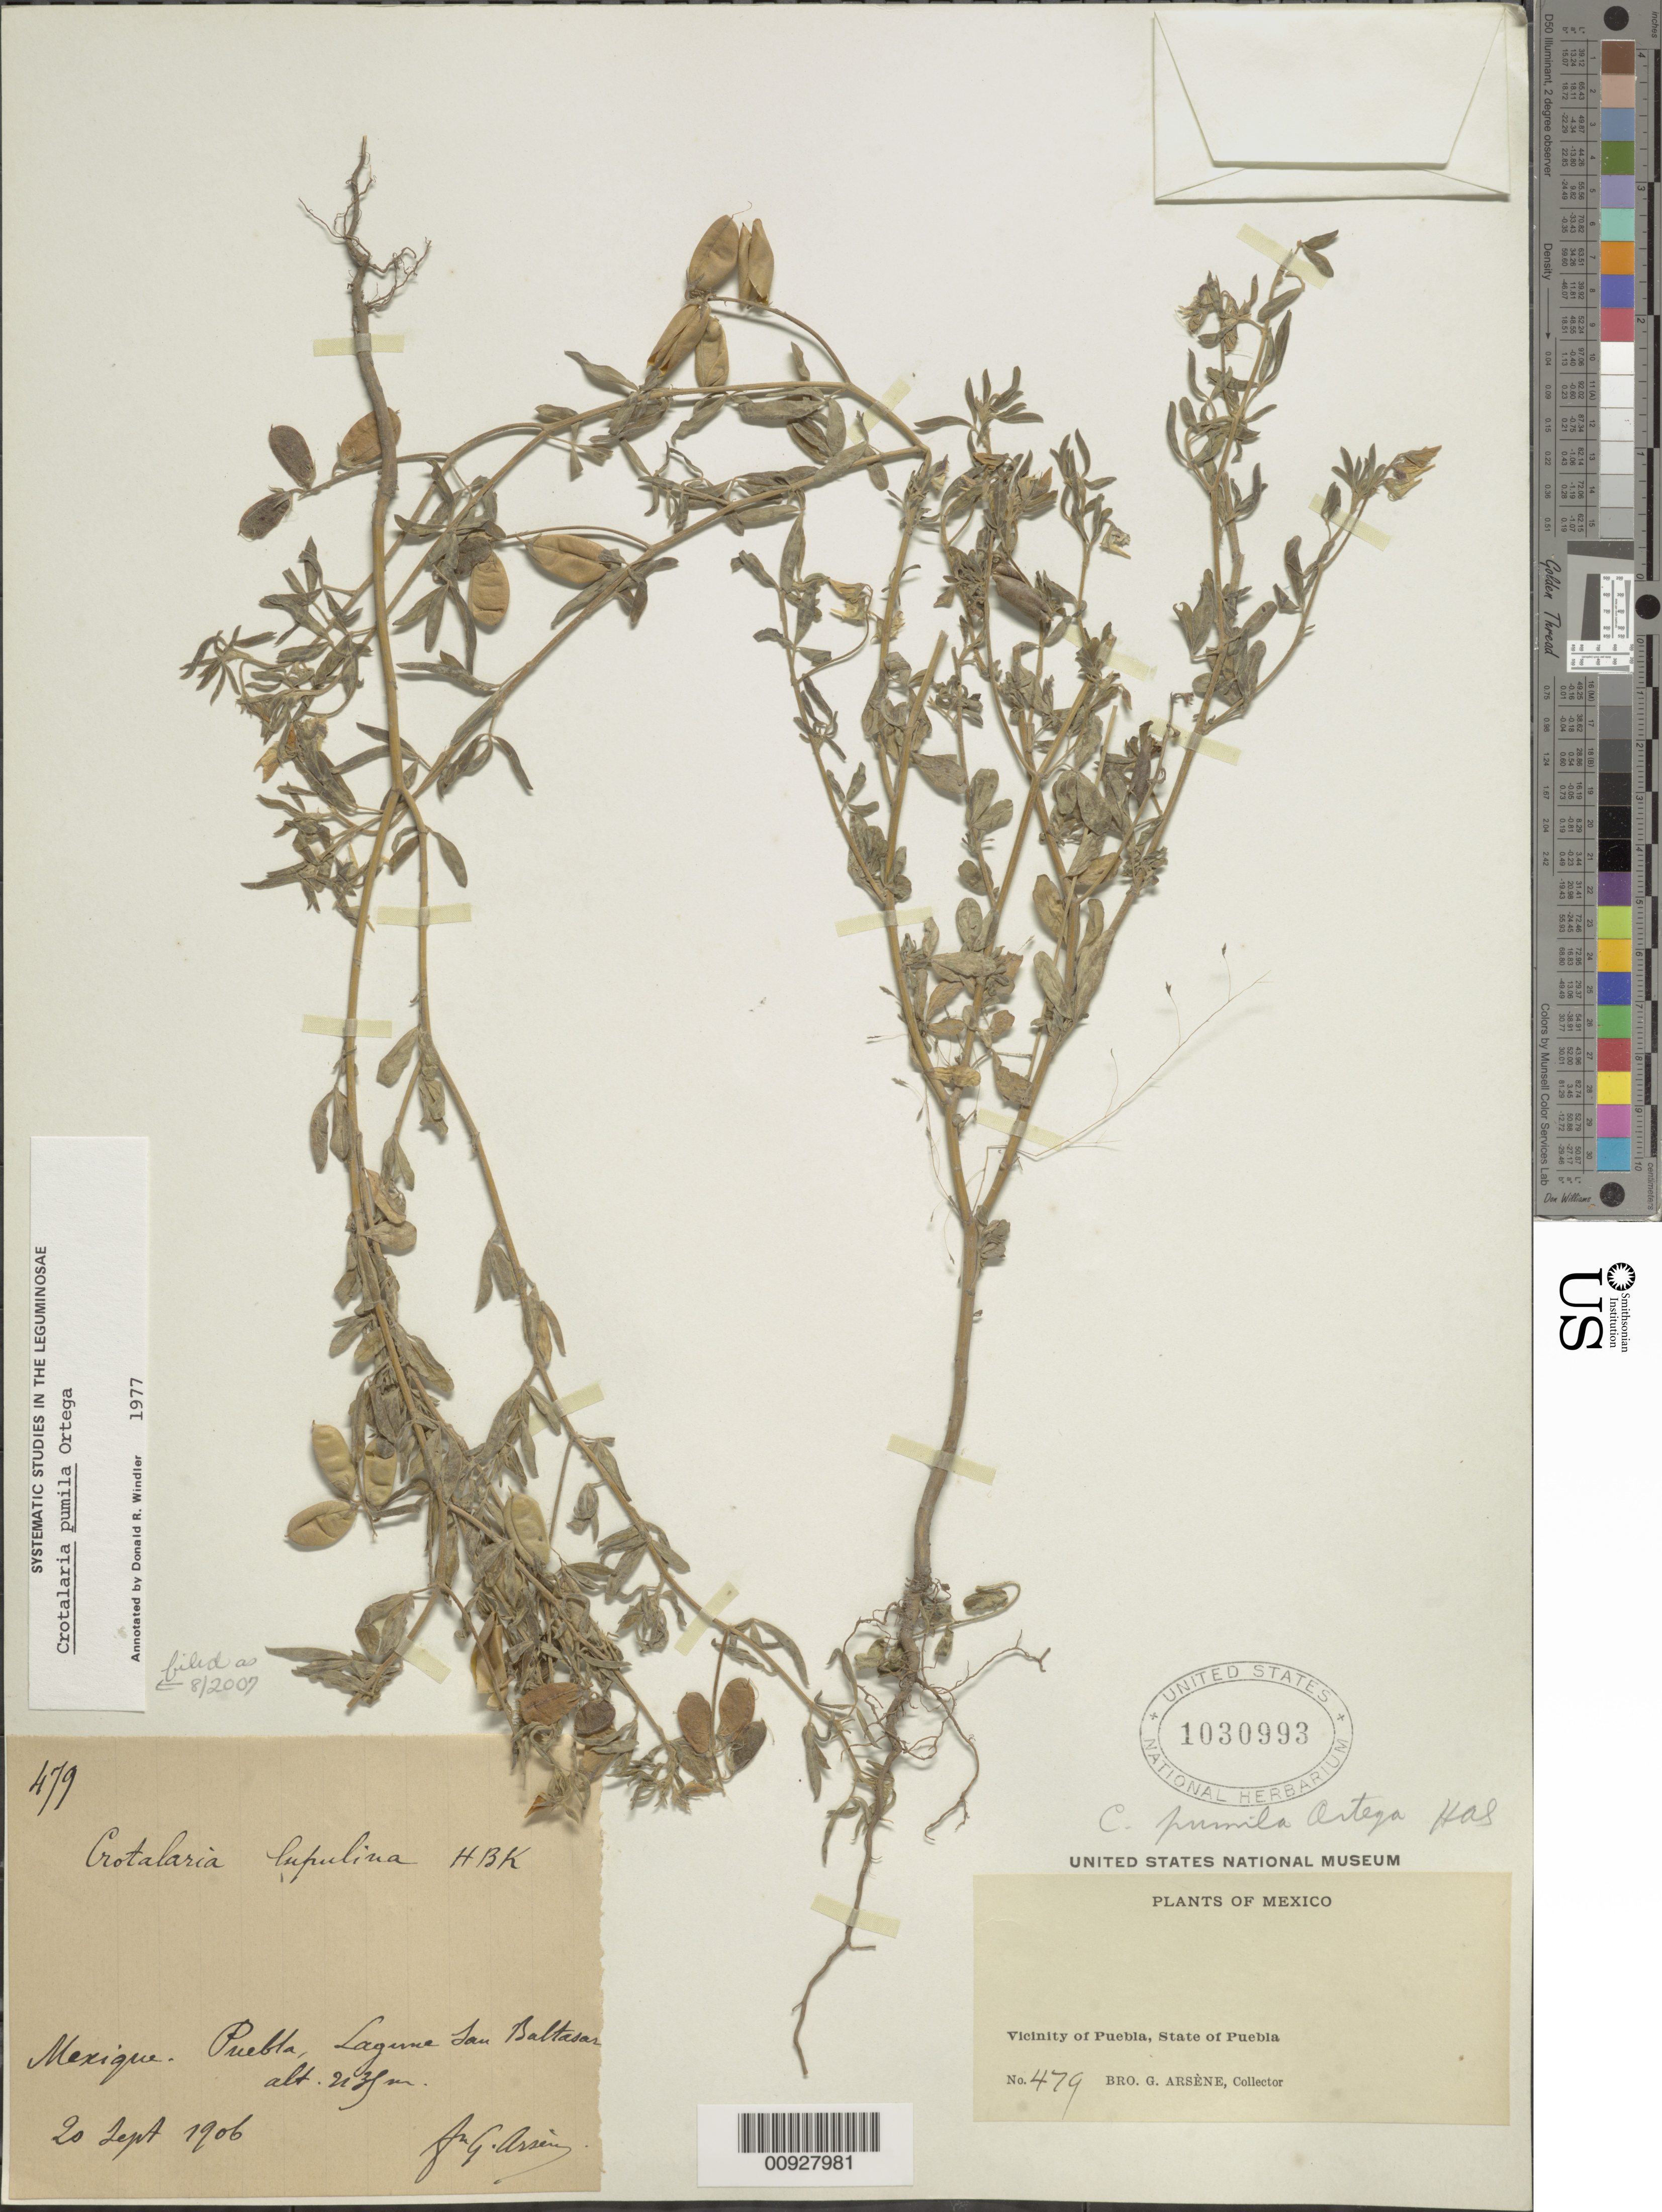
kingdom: Plantae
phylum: Tracheophyta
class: Magnoliopsida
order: Fabales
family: Fabaceae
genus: Crotalaria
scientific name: Crotalaria pumila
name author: Ortega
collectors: Bro. G. Arsène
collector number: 479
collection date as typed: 20 Sep 1906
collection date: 1906-09-20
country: Mexico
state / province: Puebla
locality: Puebla, Laguna San Baltasar [sic].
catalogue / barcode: US 1030993